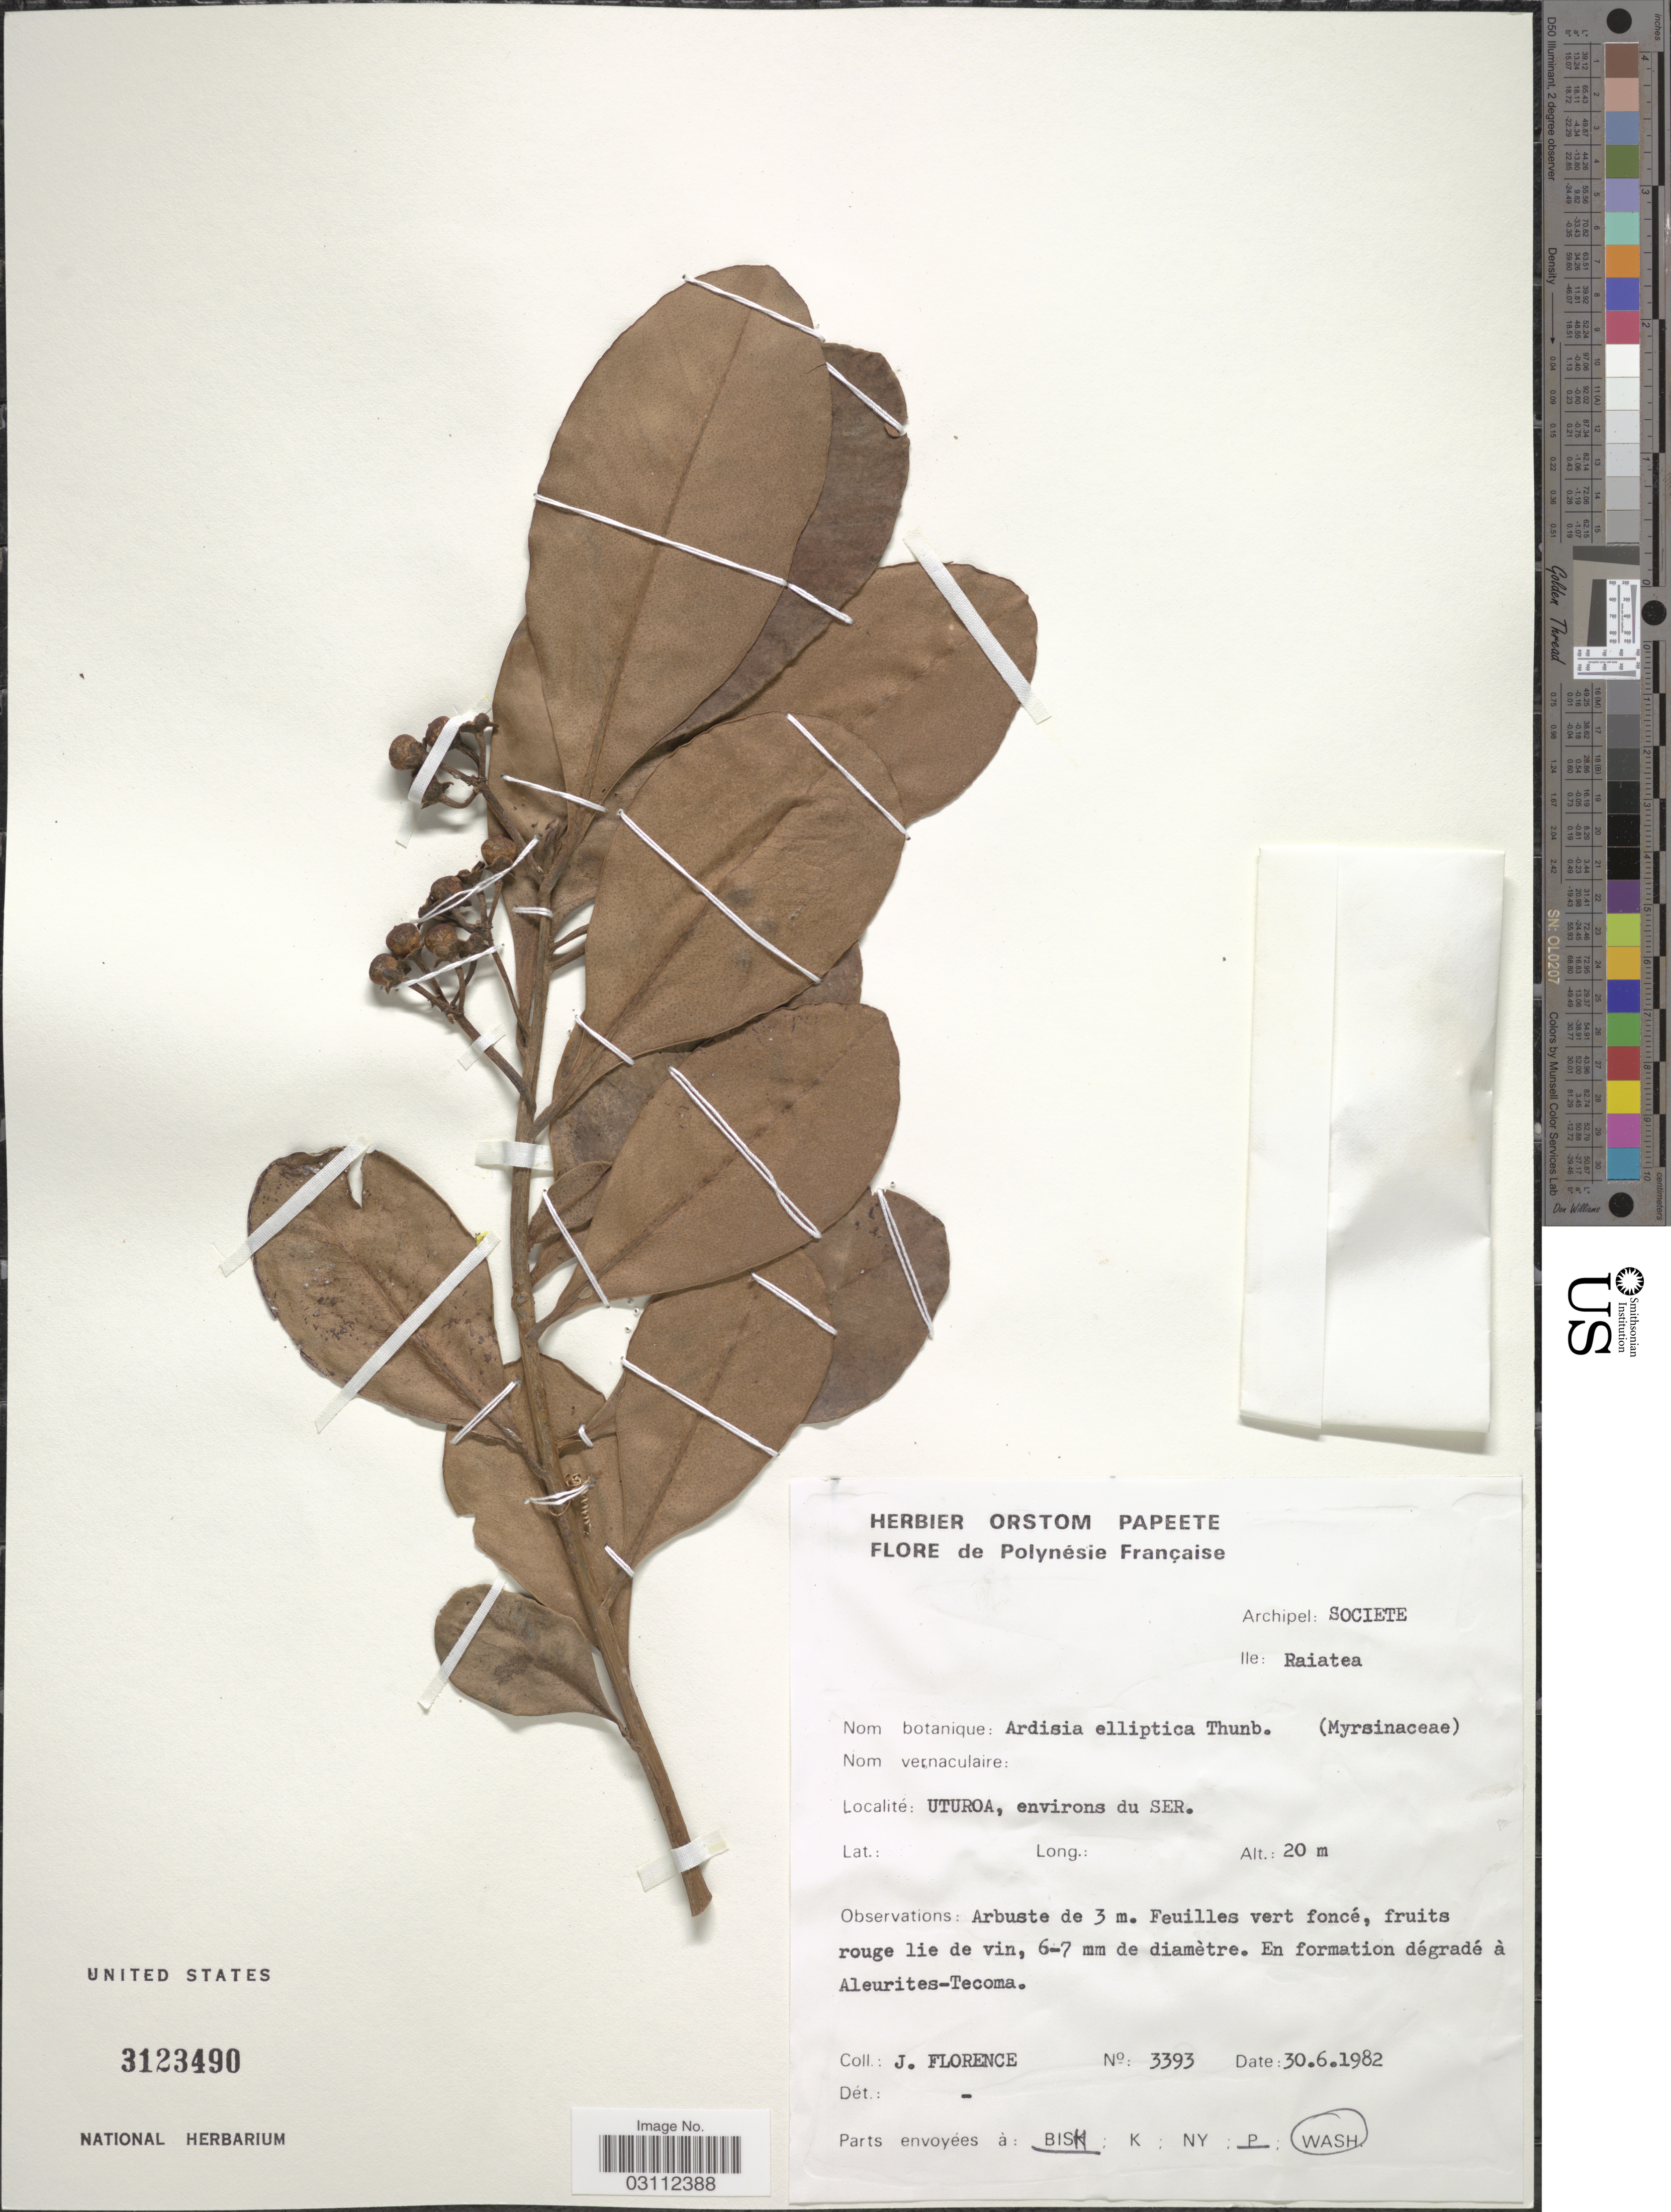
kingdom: Plantae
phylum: Tracheophyta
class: Magnoliopsida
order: Ericales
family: Primulaceae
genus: Ardisia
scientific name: Ardisia elliptica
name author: Thunb.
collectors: J. Florence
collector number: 3393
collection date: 1982-06-30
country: French Polynesia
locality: Archipel: Societe. Ile: Raiatea. Uturoa, environs du SER.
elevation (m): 20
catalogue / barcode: US 3123490